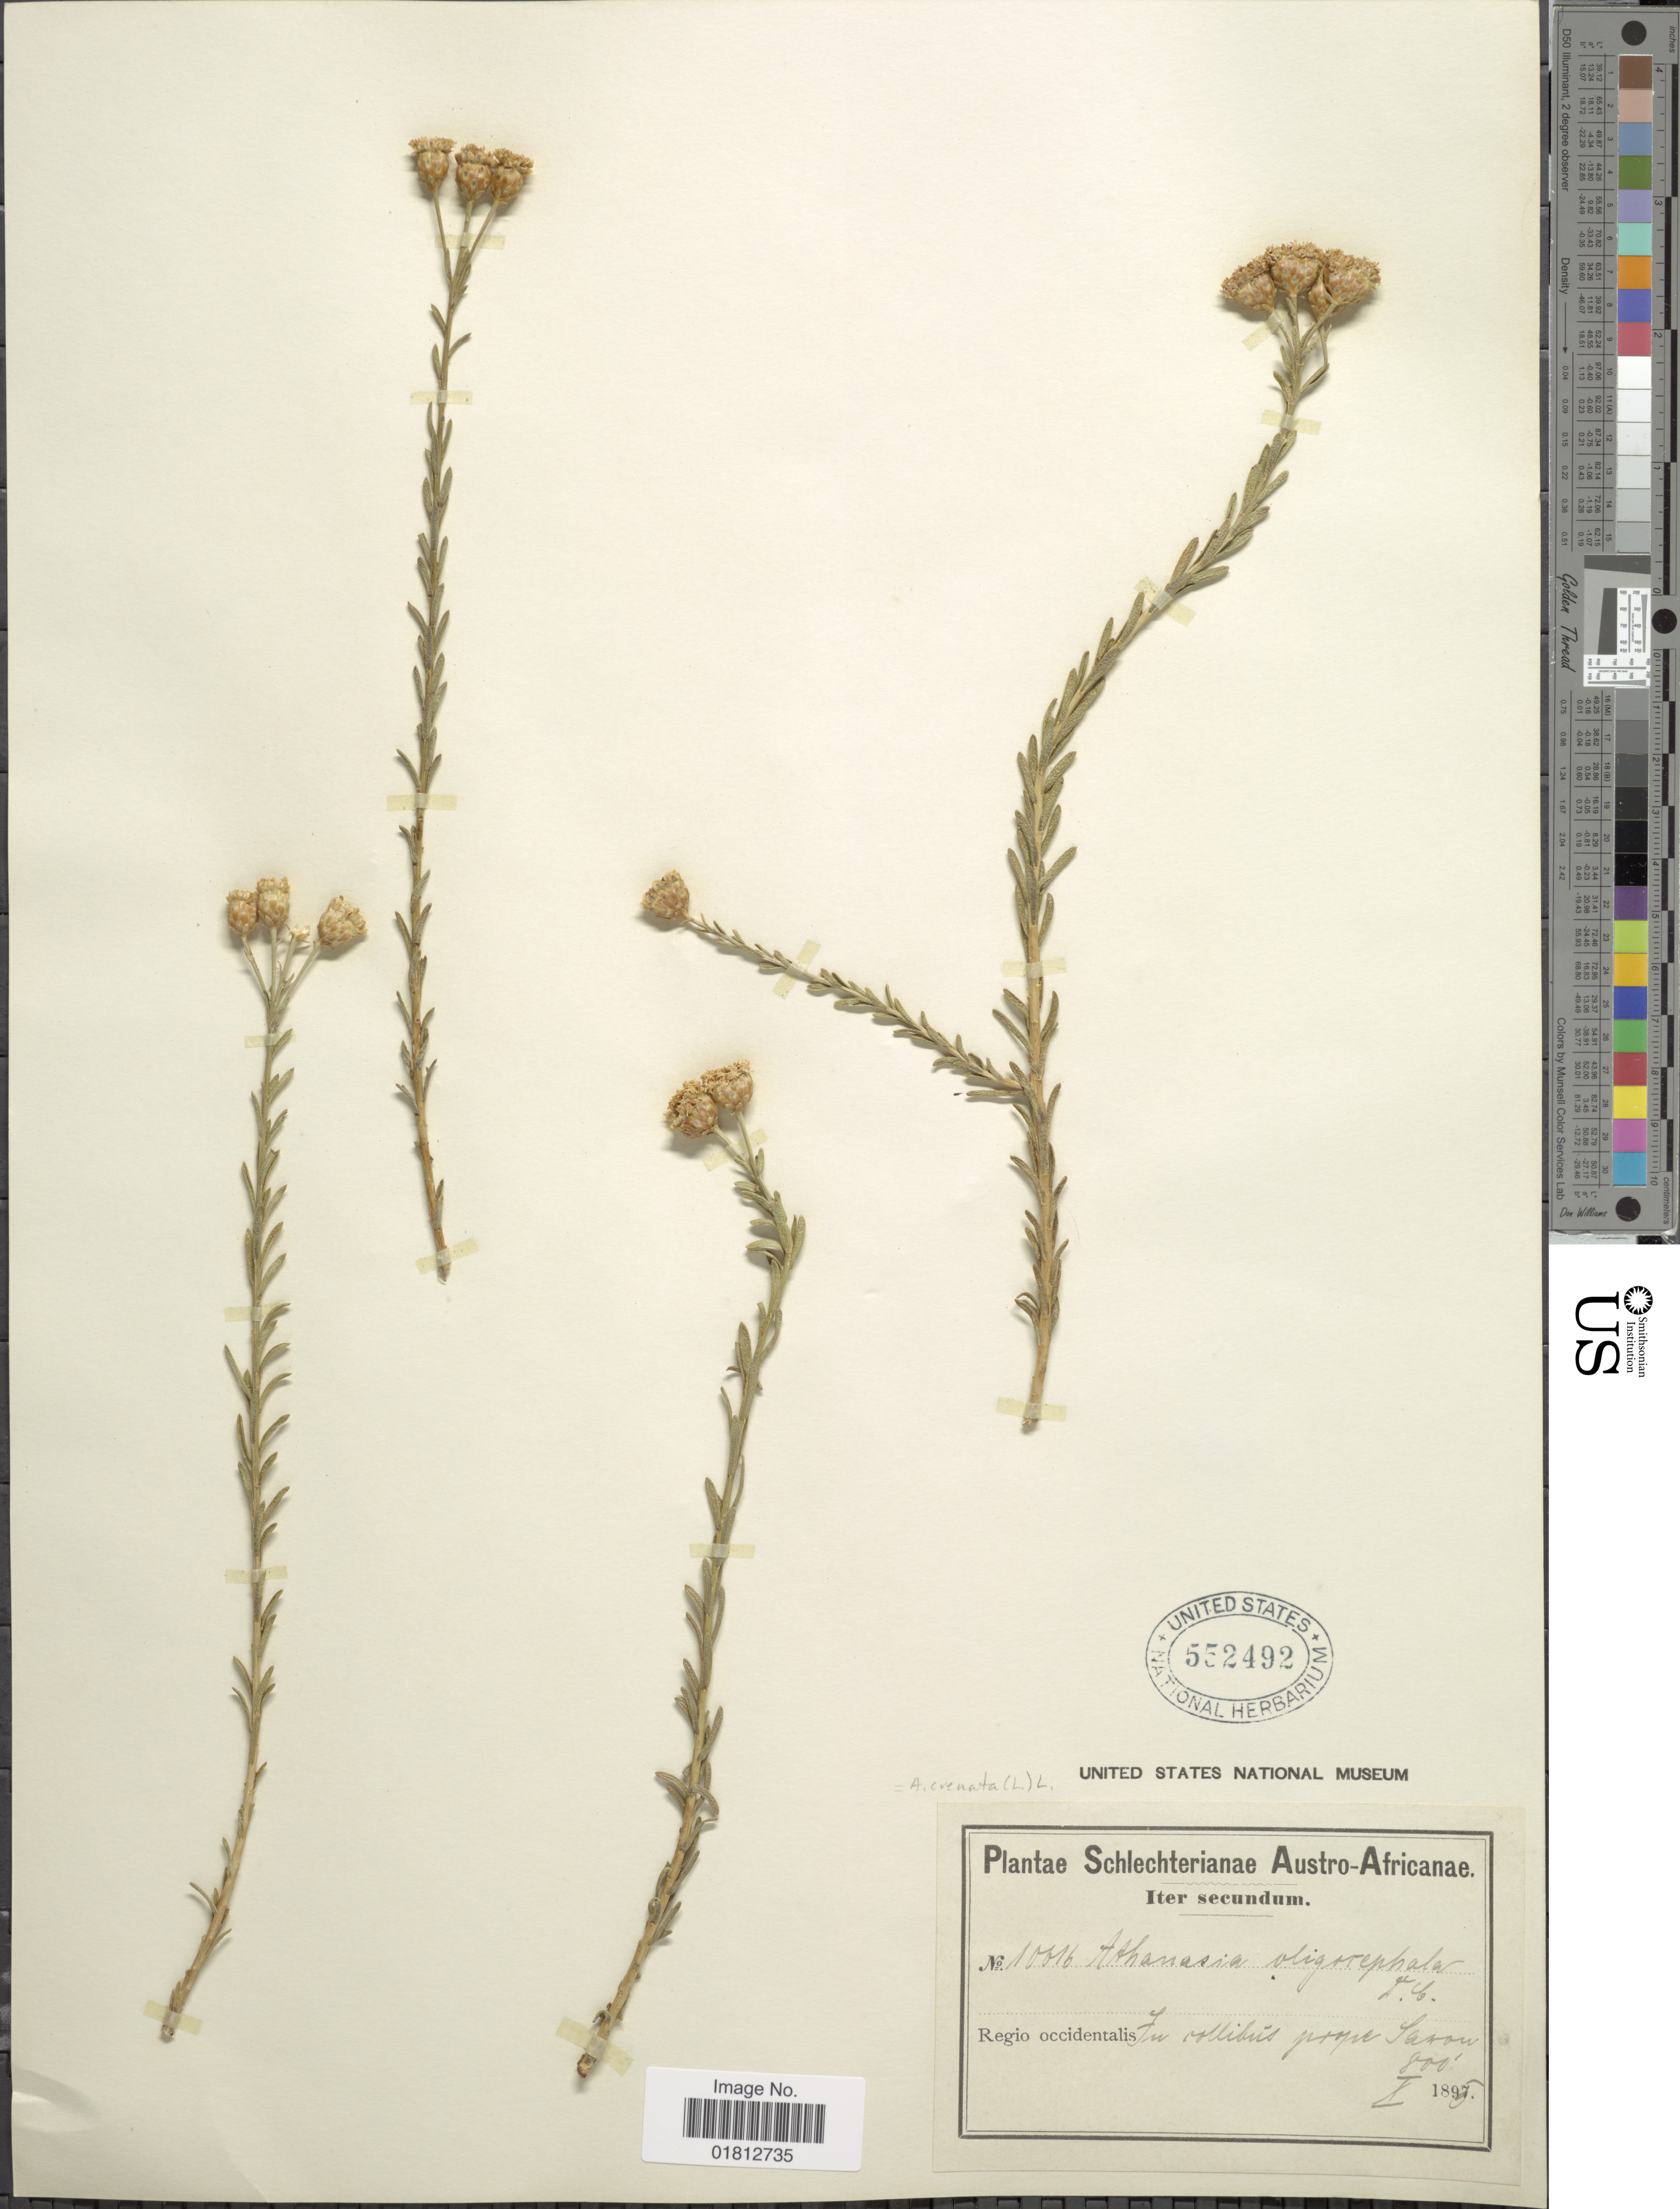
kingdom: Plantae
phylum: Tracheophyta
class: Magnoliopsida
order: Asterales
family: Asteraceae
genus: Athanasia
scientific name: Athanasia crenata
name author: (L.) L.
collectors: Schlechter, --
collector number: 10016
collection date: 1896-01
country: South Africa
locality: Austro-Africanae, prope Saron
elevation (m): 244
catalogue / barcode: US 552492